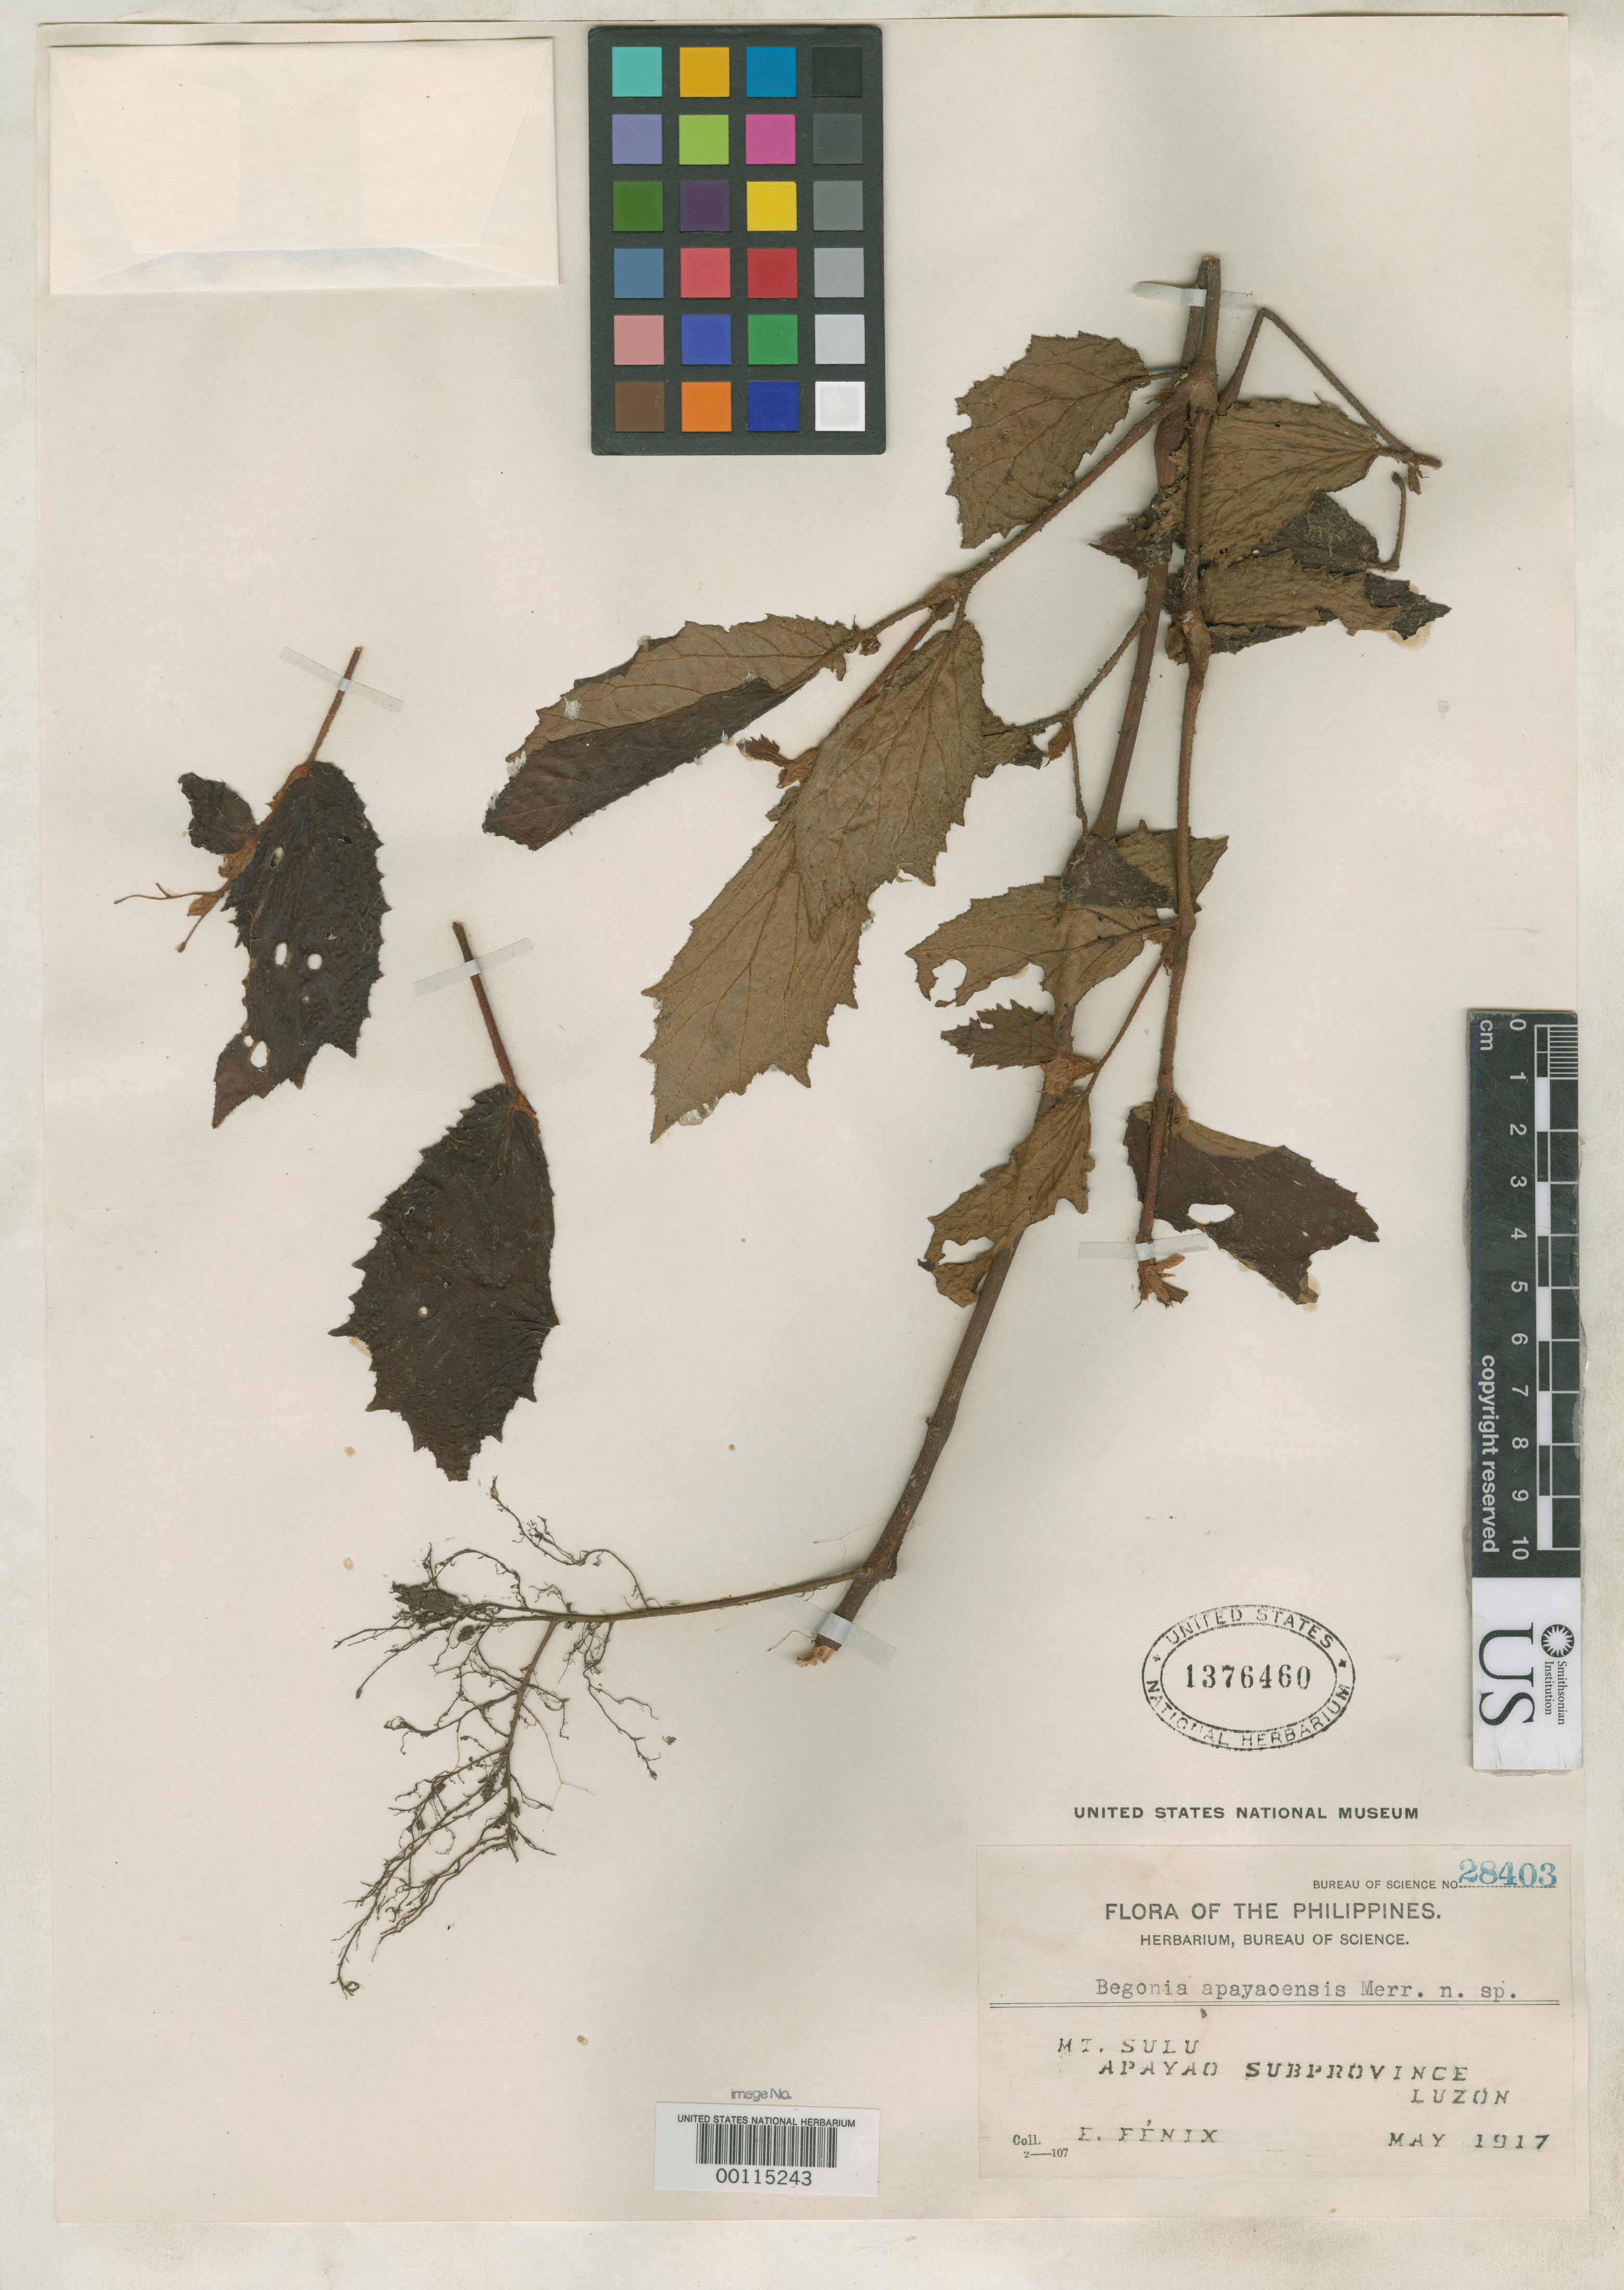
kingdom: Plantae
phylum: Tracheophyta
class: Magnoliopsida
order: Cucurbitales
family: Begoniaceae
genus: Begonia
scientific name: Begonia apayaoensis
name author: Merr.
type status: Isotype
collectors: E. Fénix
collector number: Bur. Sci. 28403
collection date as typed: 22 May 1917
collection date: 1917-05-22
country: Philippines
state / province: Cordillera (Administrative Region)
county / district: Mountain province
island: Luzon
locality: Mount Sulu. Apayao Subdist.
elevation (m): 1000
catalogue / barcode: US 1376460